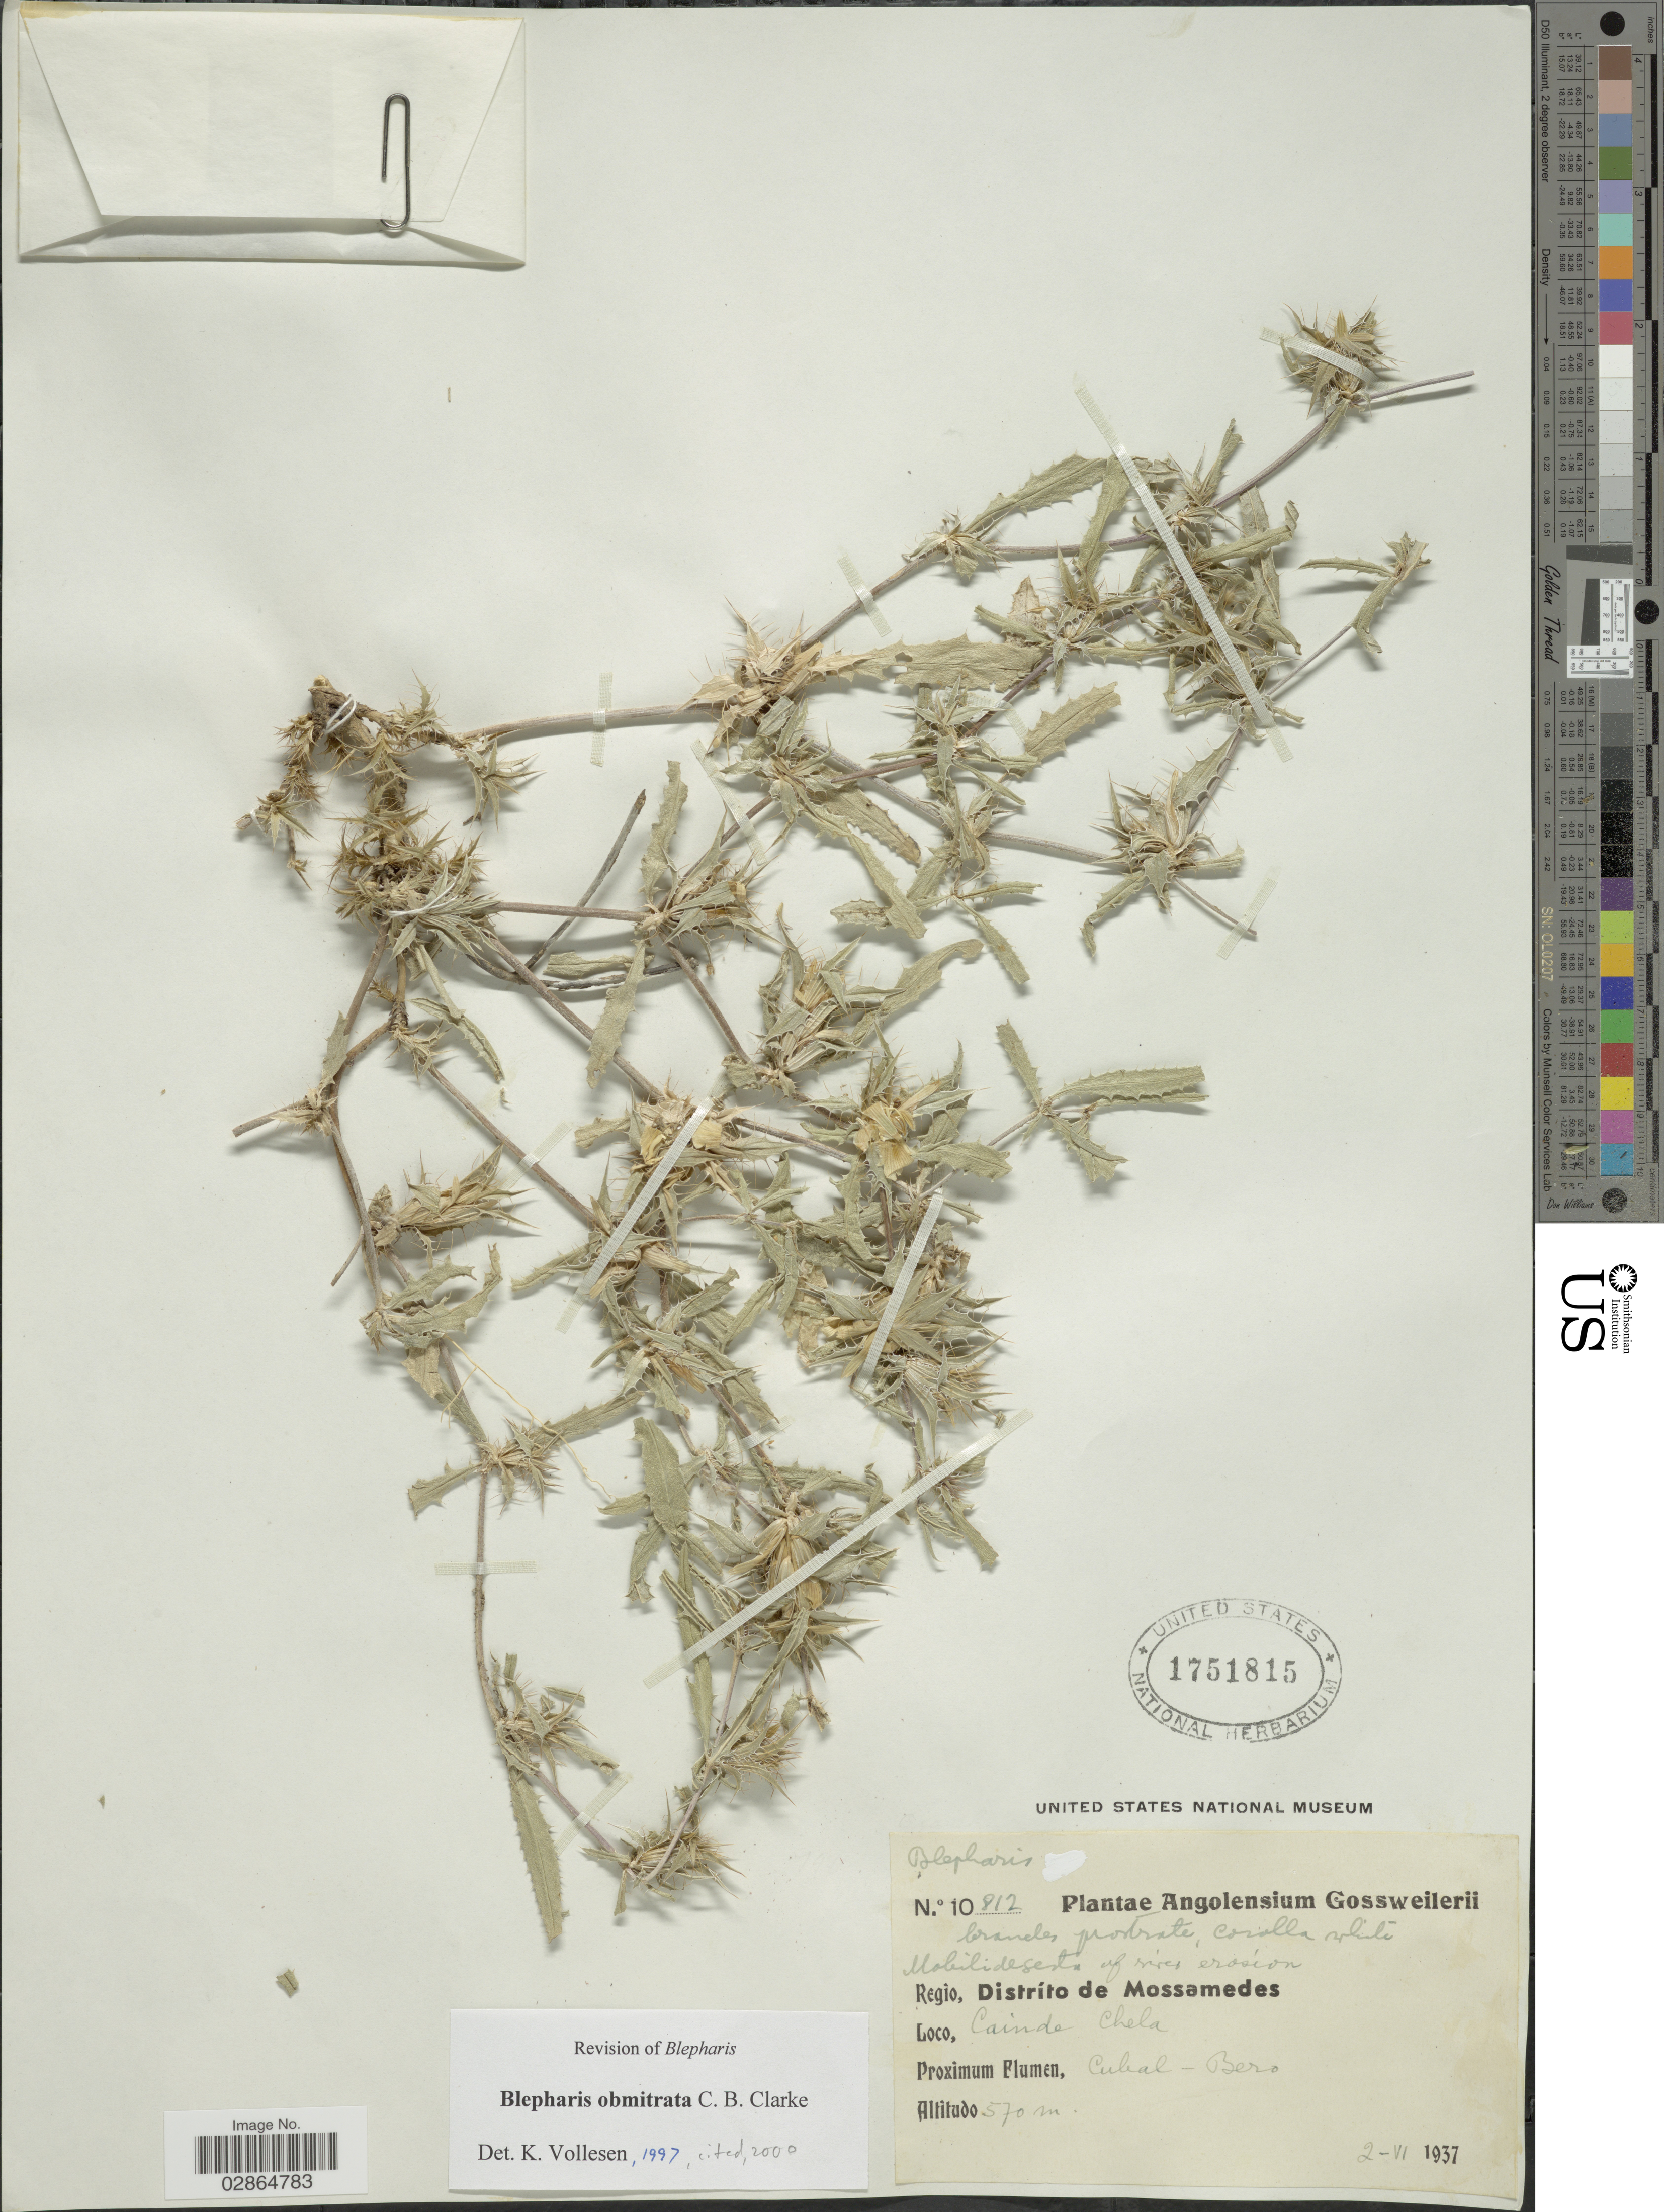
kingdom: Plantae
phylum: Tracheophyta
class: Magnoliopsida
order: Lamiales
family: Acanthaceae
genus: Blepharis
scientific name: Blepharis obmitrata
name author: C.B. Clarke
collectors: -. Gossweiler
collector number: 10812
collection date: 1937-06-02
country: Angola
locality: Regio, Distrito de Mossamedes, Cainde Chela.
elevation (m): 570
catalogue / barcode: US 1751815